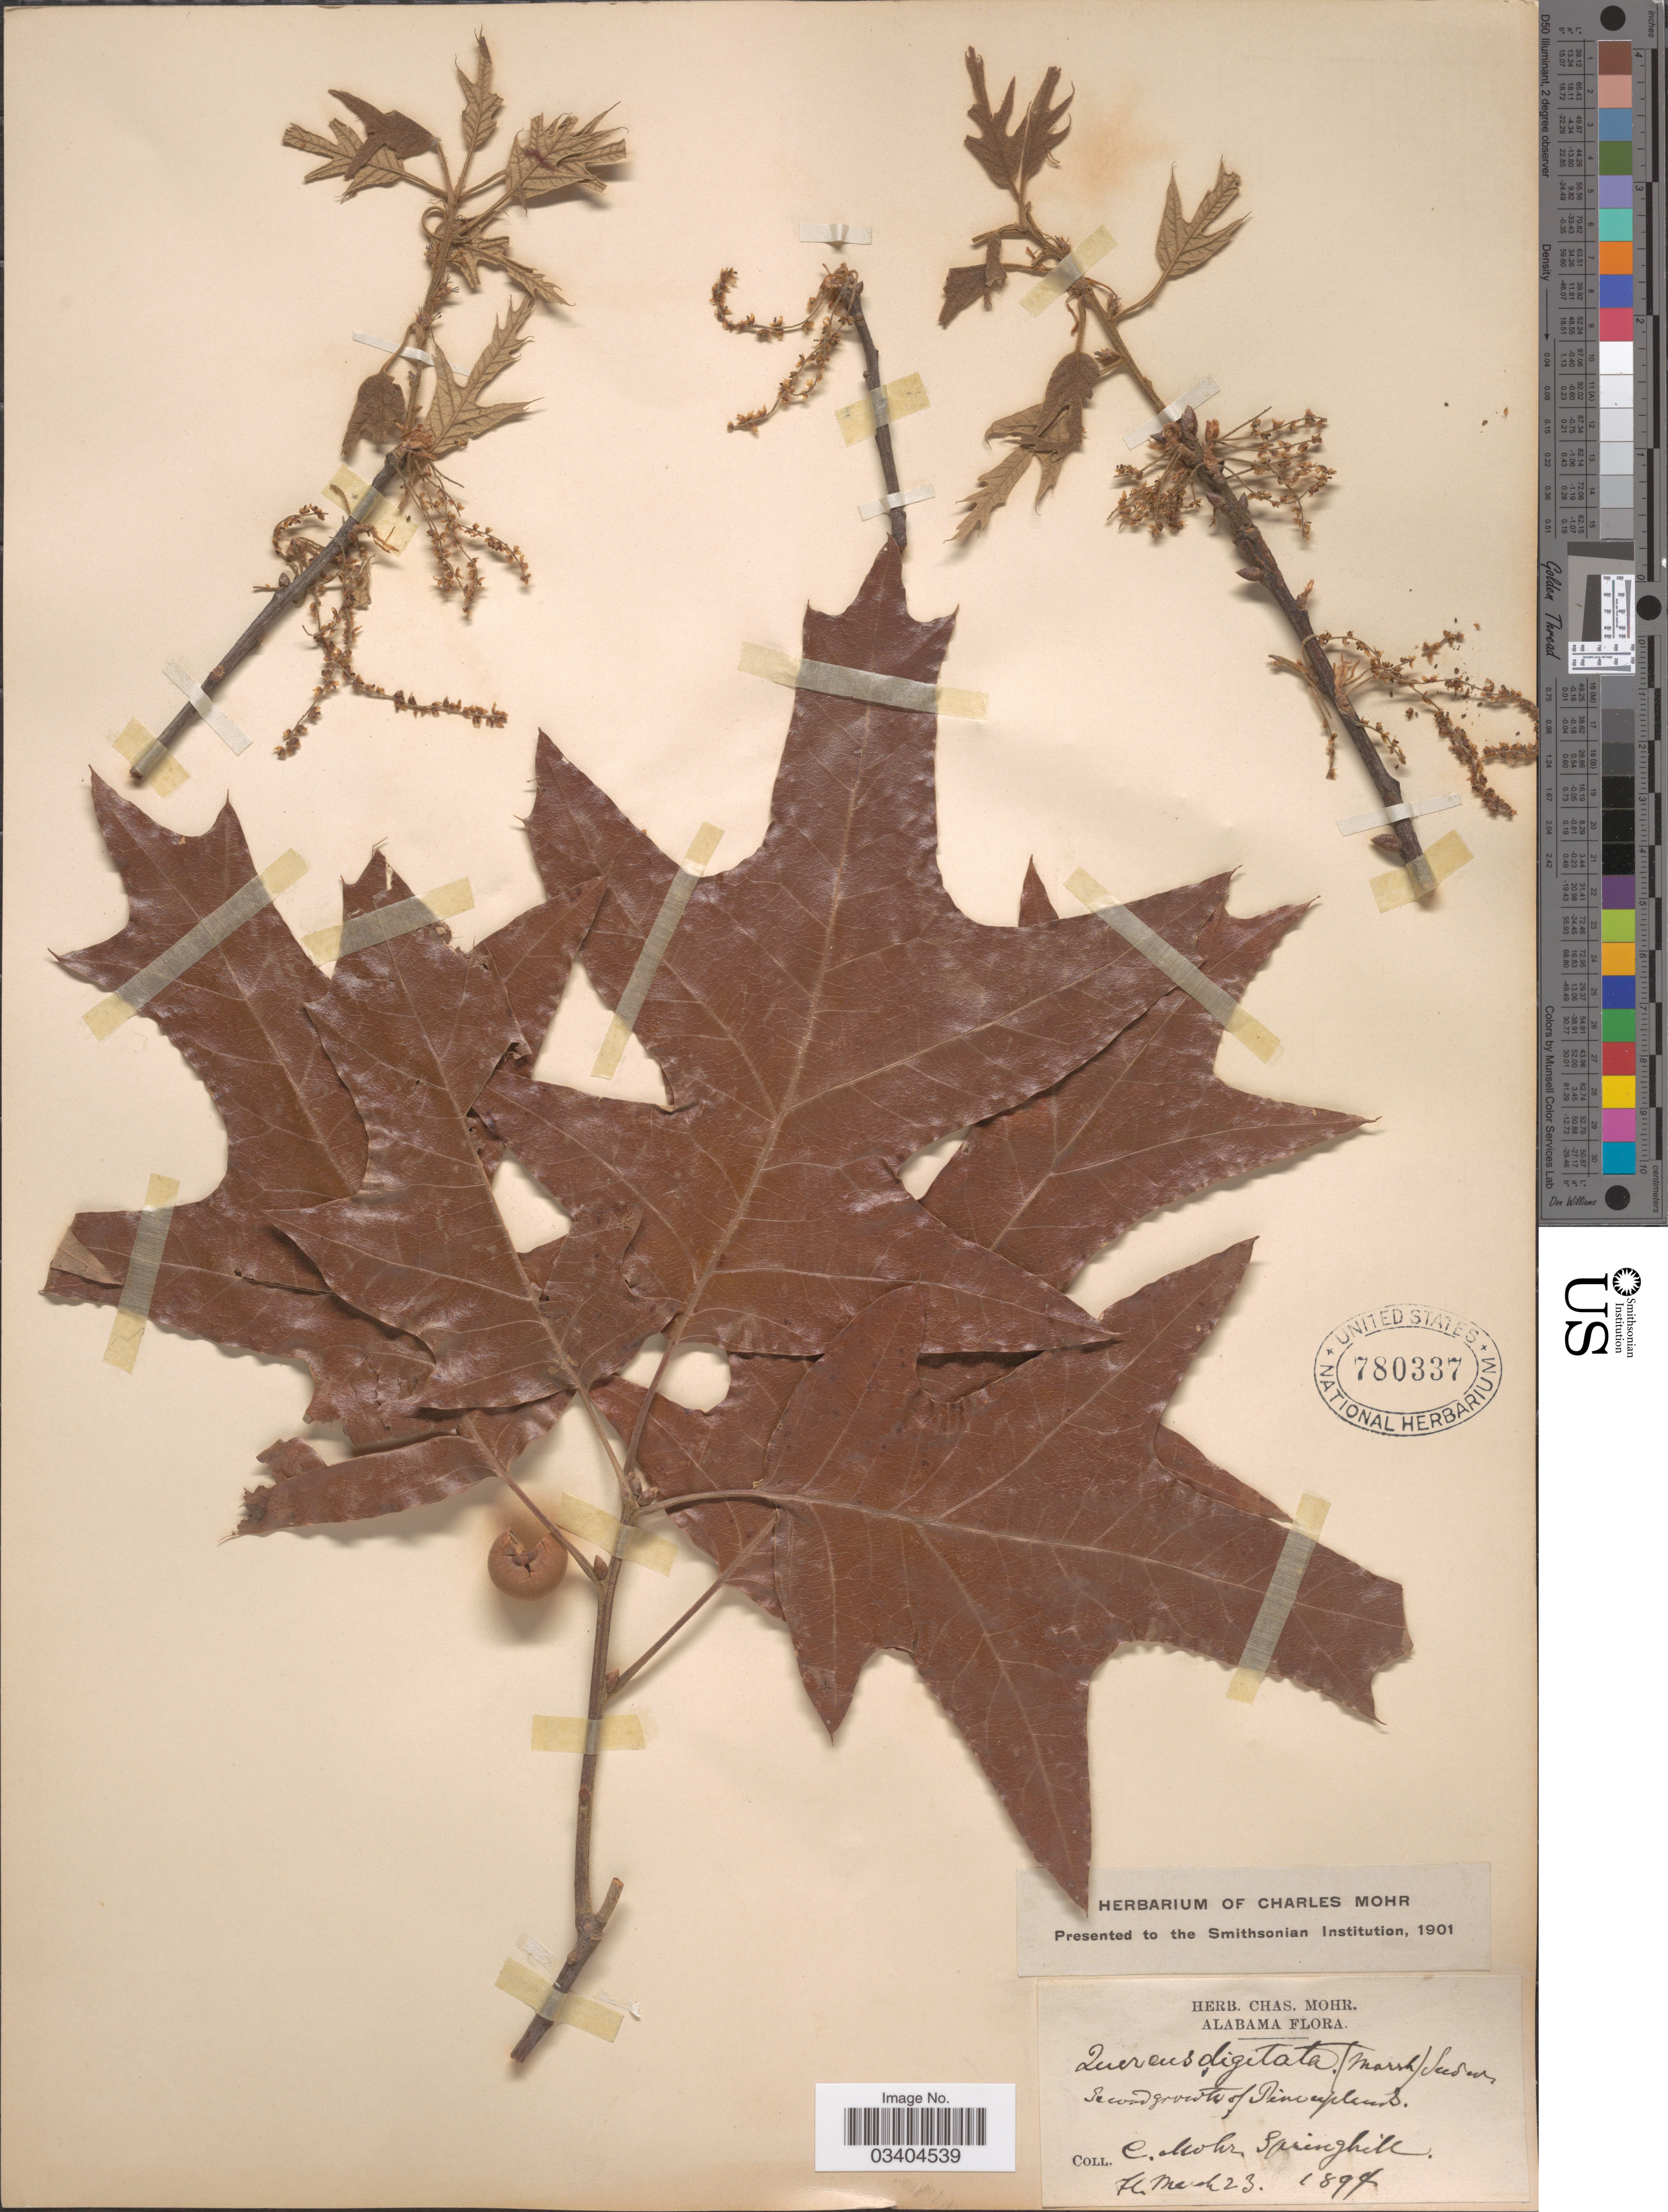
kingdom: Plantae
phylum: Tracheophyta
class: Magnoliopsida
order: Fagales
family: Fagaceae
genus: Quercus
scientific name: Quercus falcata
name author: Michx.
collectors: Mohr, C. T. (herbarium)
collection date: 1899-03-23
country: United States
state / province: Alabama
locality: Springhill.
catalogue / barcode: US 780337